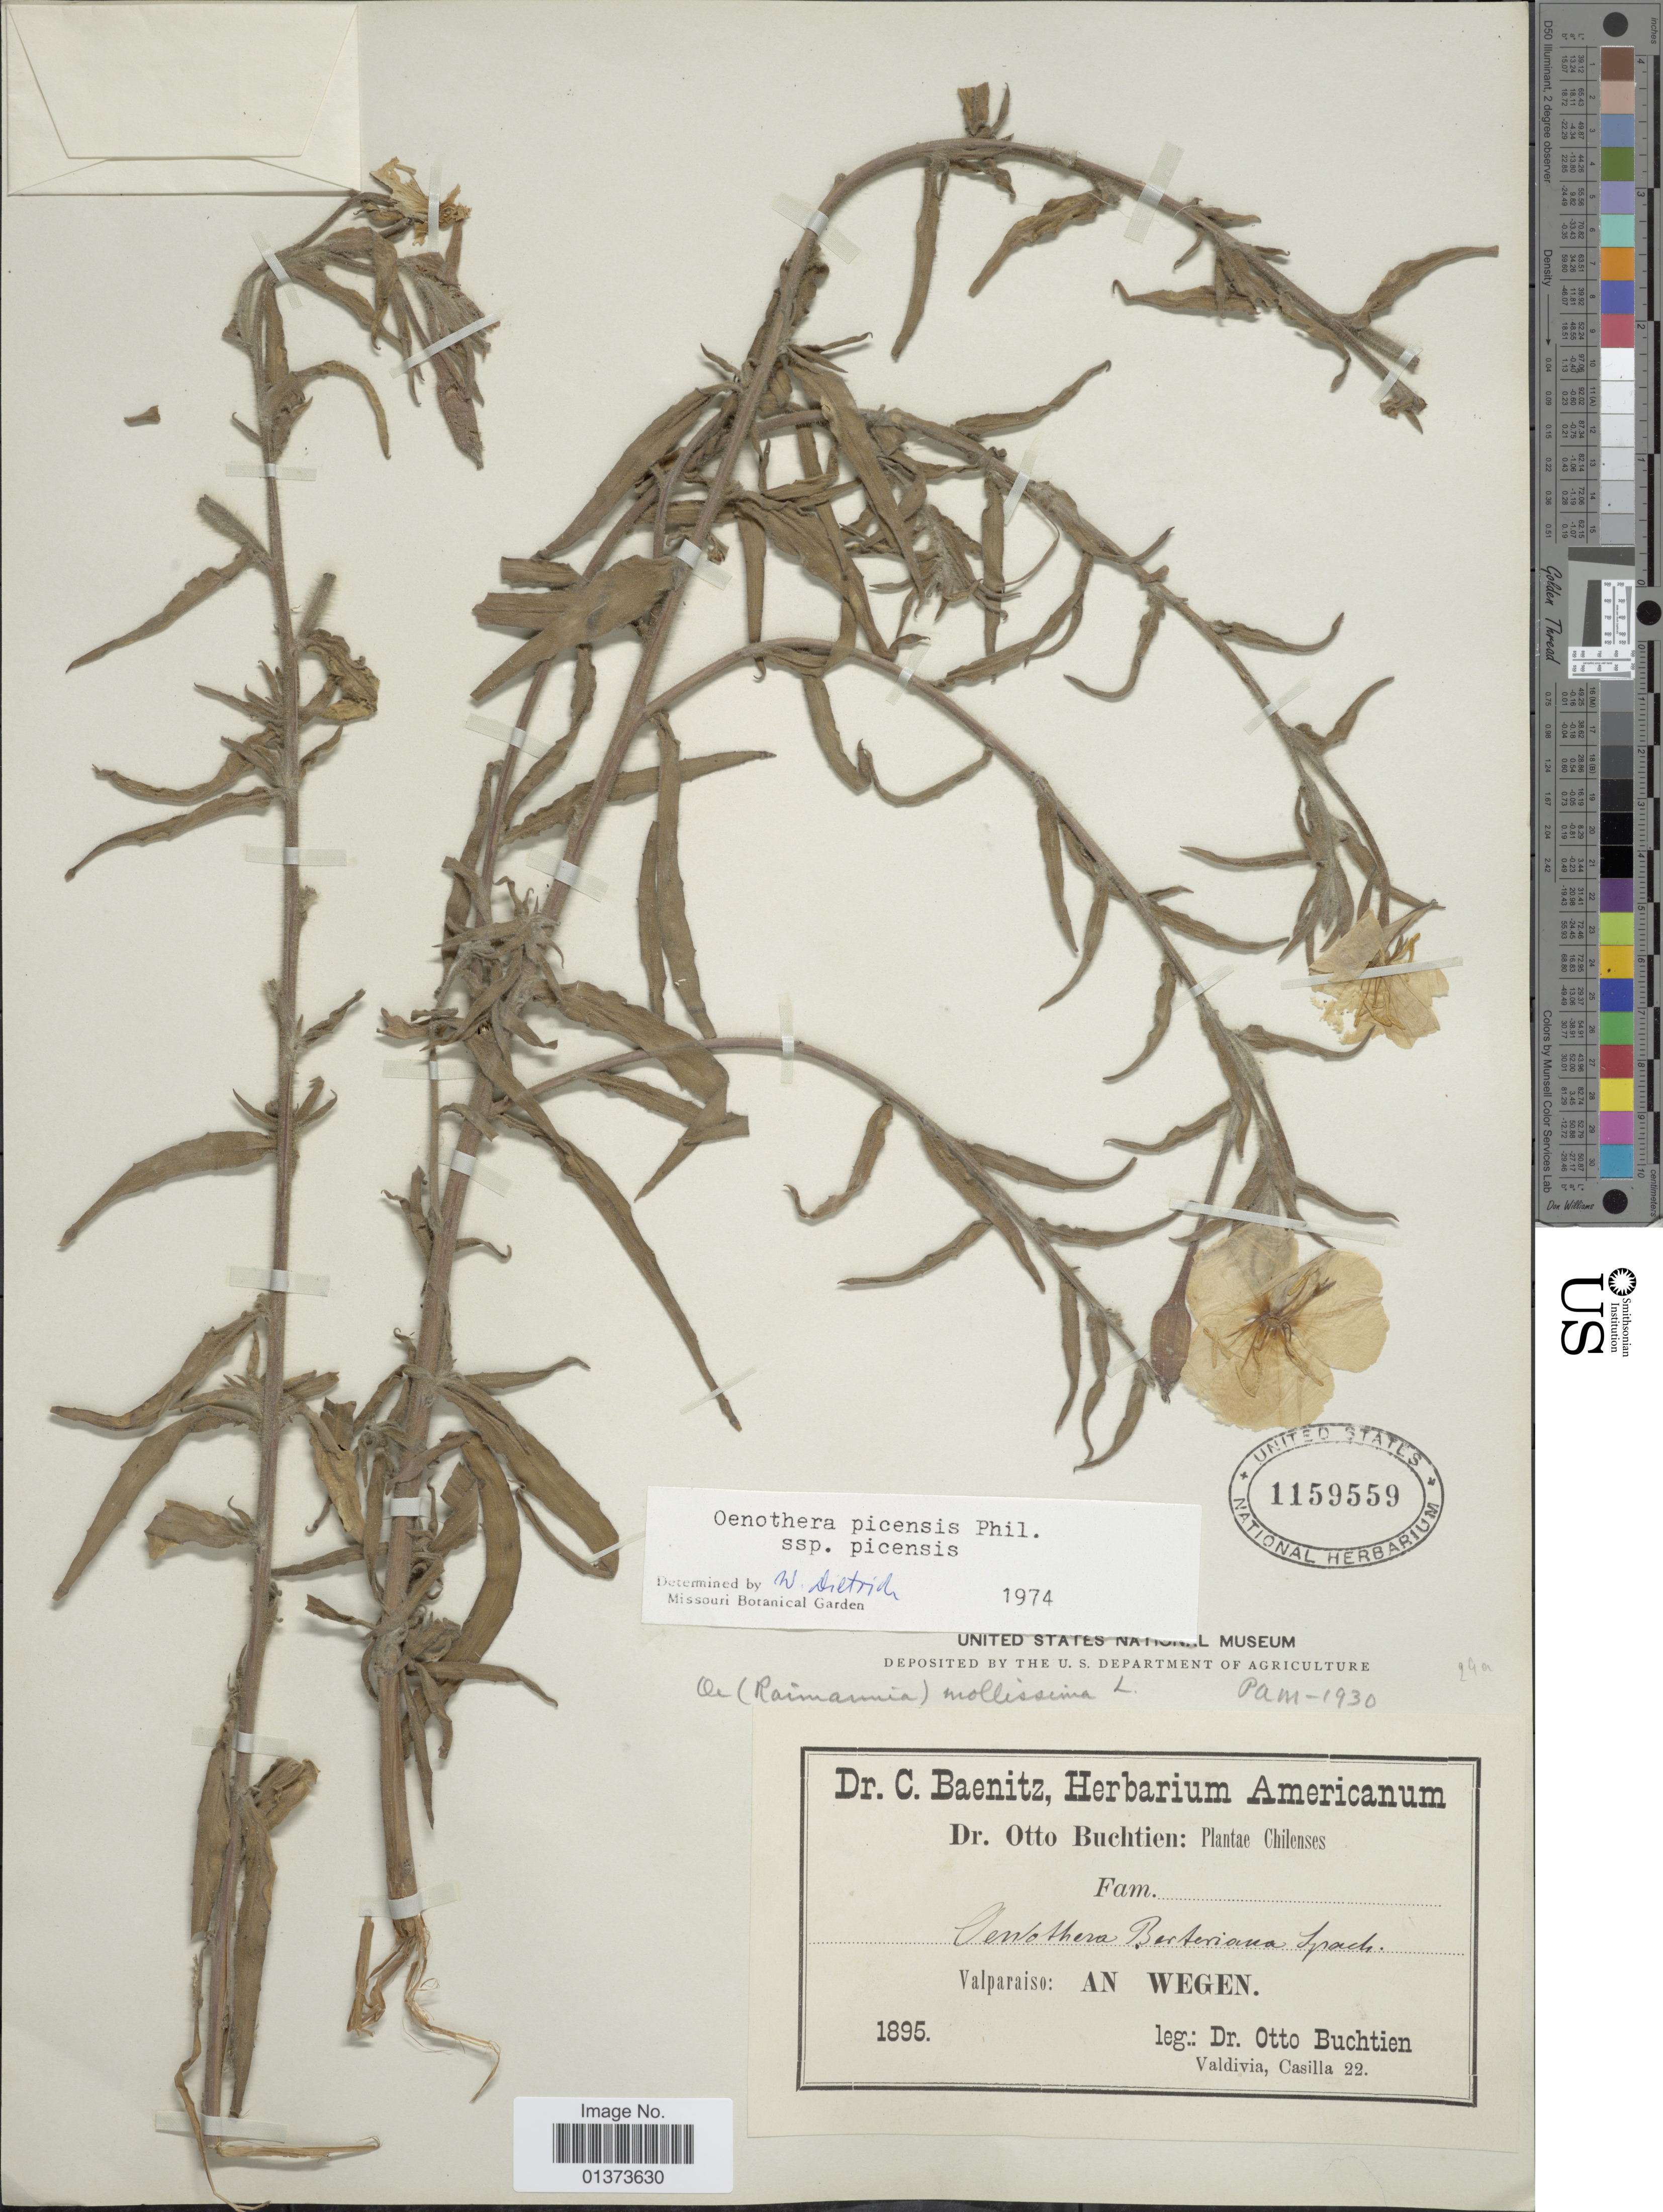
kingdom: Plantae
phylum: Tracheophyta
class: Magnoliopsida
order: Myrtales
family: Onagraceae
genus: Oenothera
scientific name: Oenothera picensis subsp. picensis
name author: Phil.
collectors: O. Buchtien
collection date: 1895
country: Chile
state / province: Valparaíso (V)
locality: An Wegen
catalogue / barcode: US 1159559